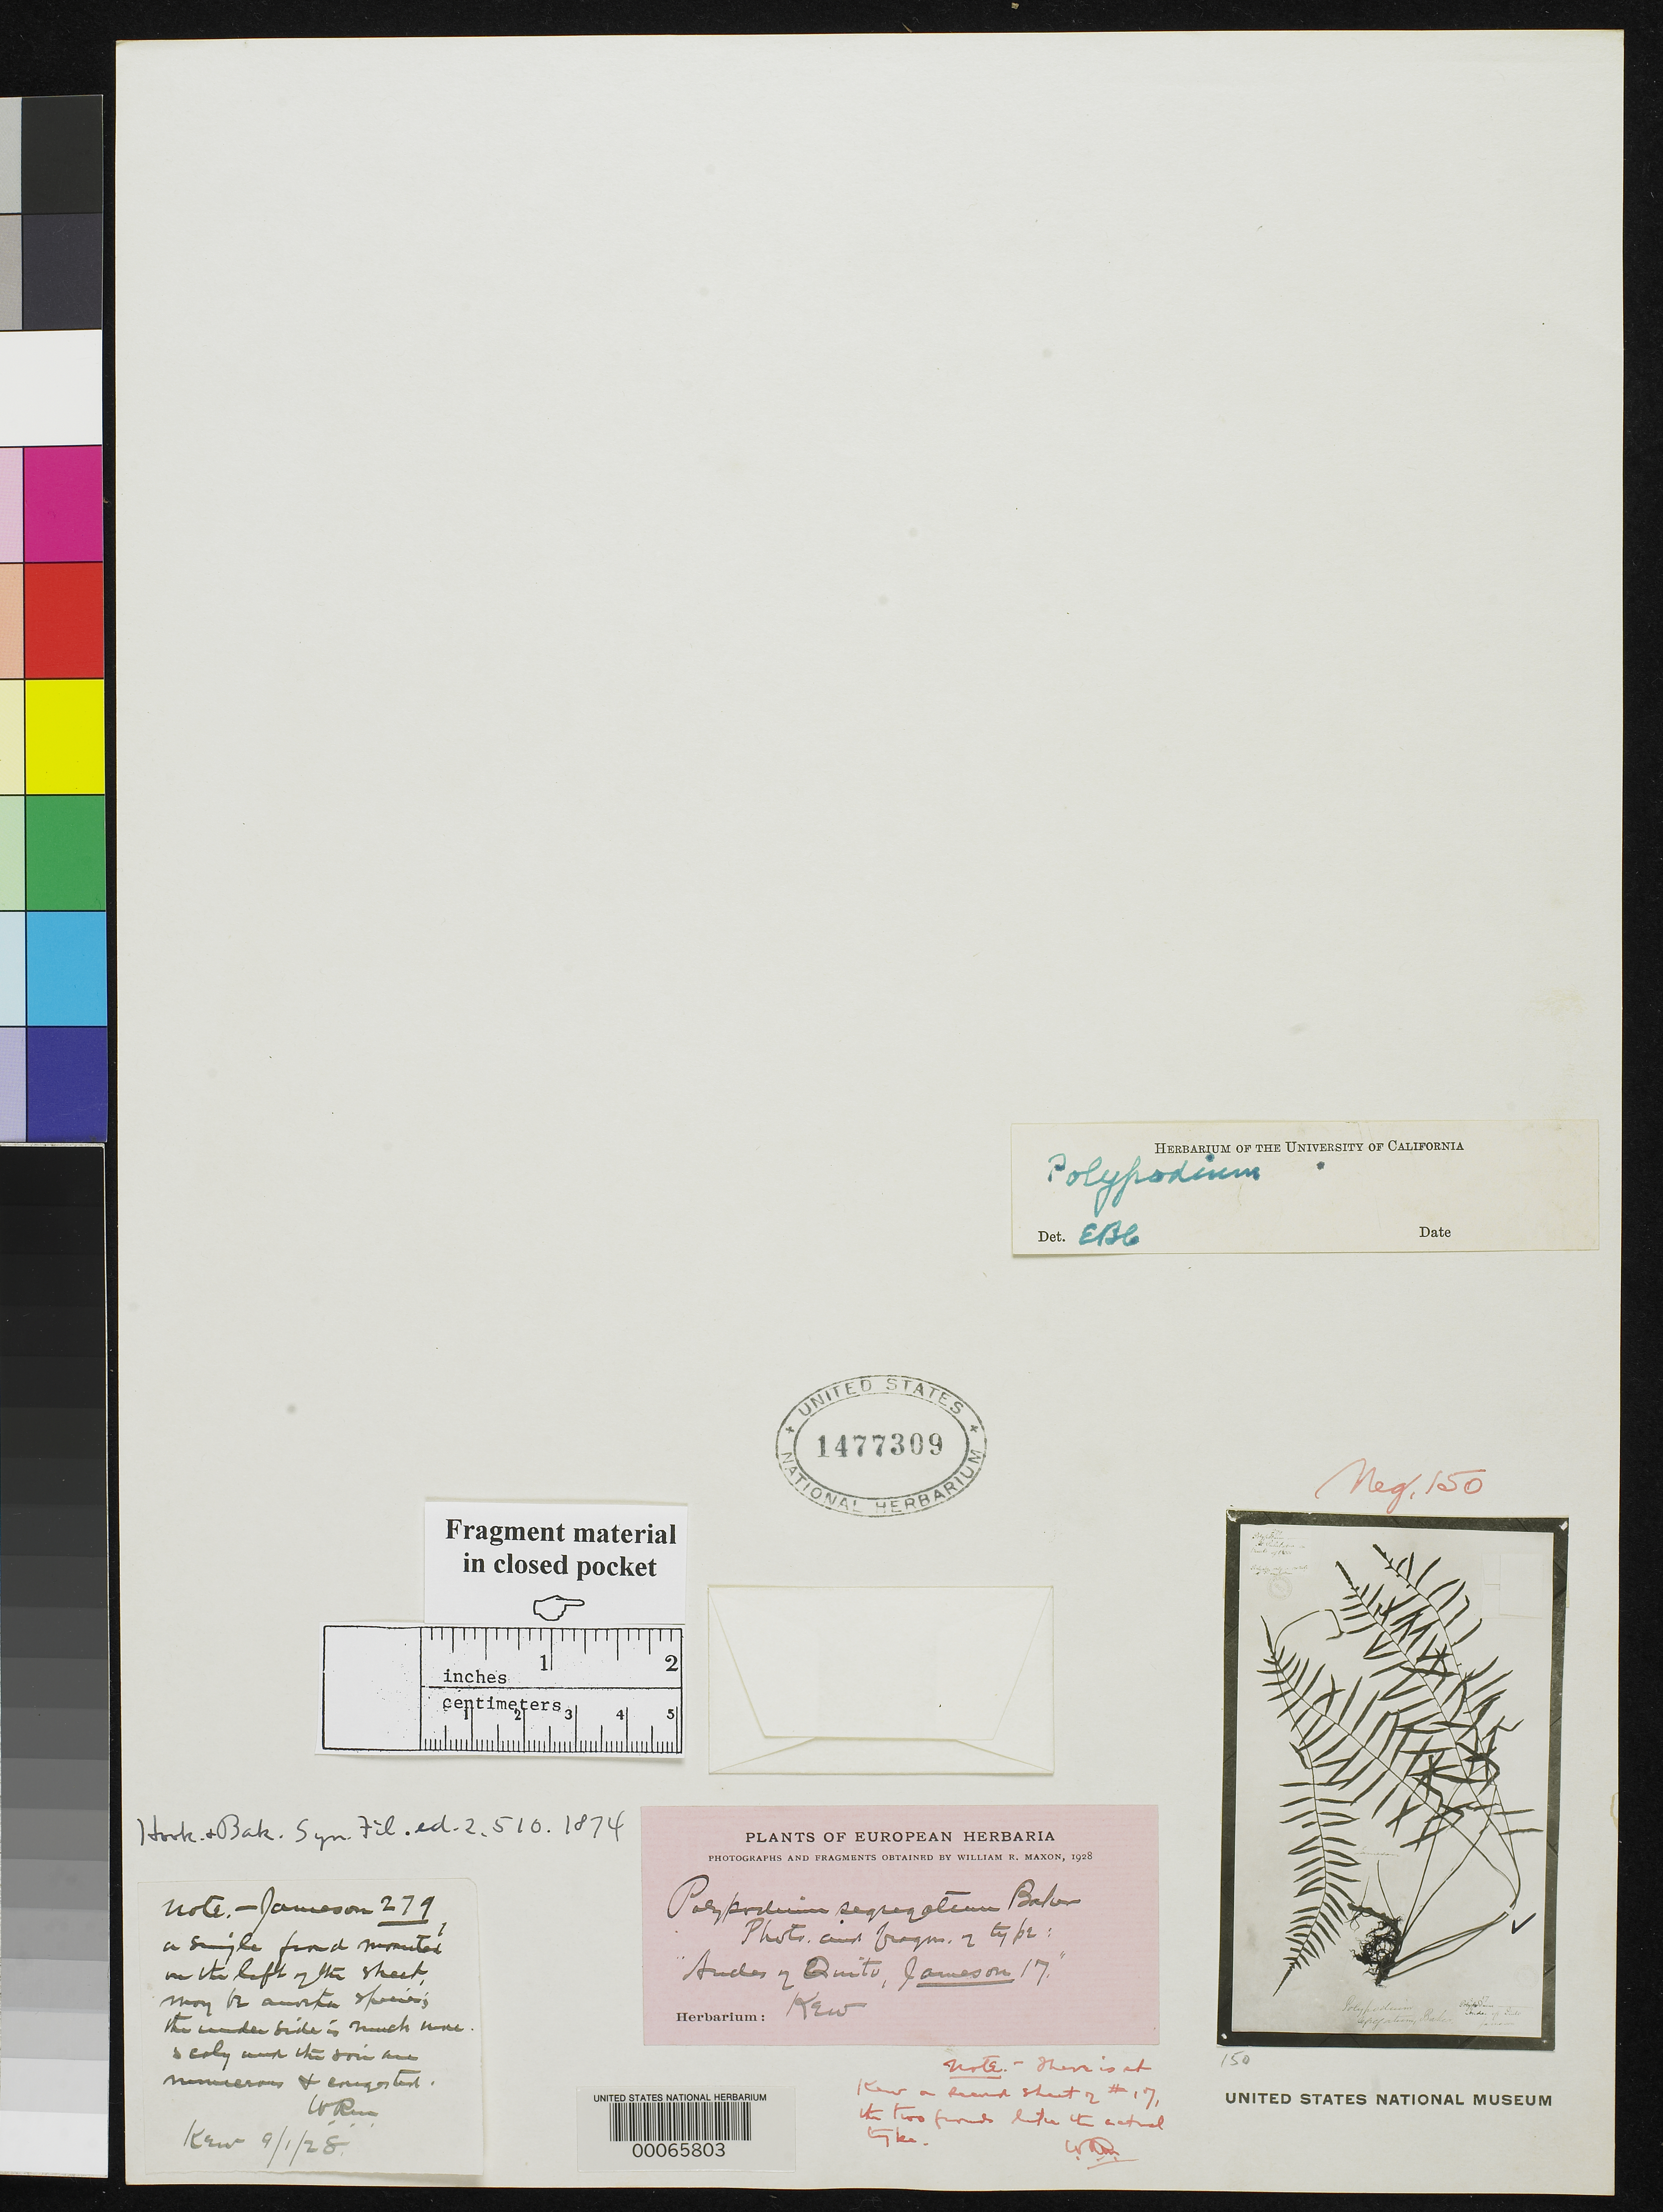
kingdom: Plantae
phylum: Tracheophyta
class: Polypodiopsida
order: Polypodiales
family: Polypodiaceae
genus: Polypodium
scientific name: Polypodium segregatum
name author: Baker in Hook. & Baker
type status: Type Fragment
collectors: W. Jameson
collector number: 17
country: Ecuador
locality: Andes, Quito.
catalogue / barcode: US 1477309